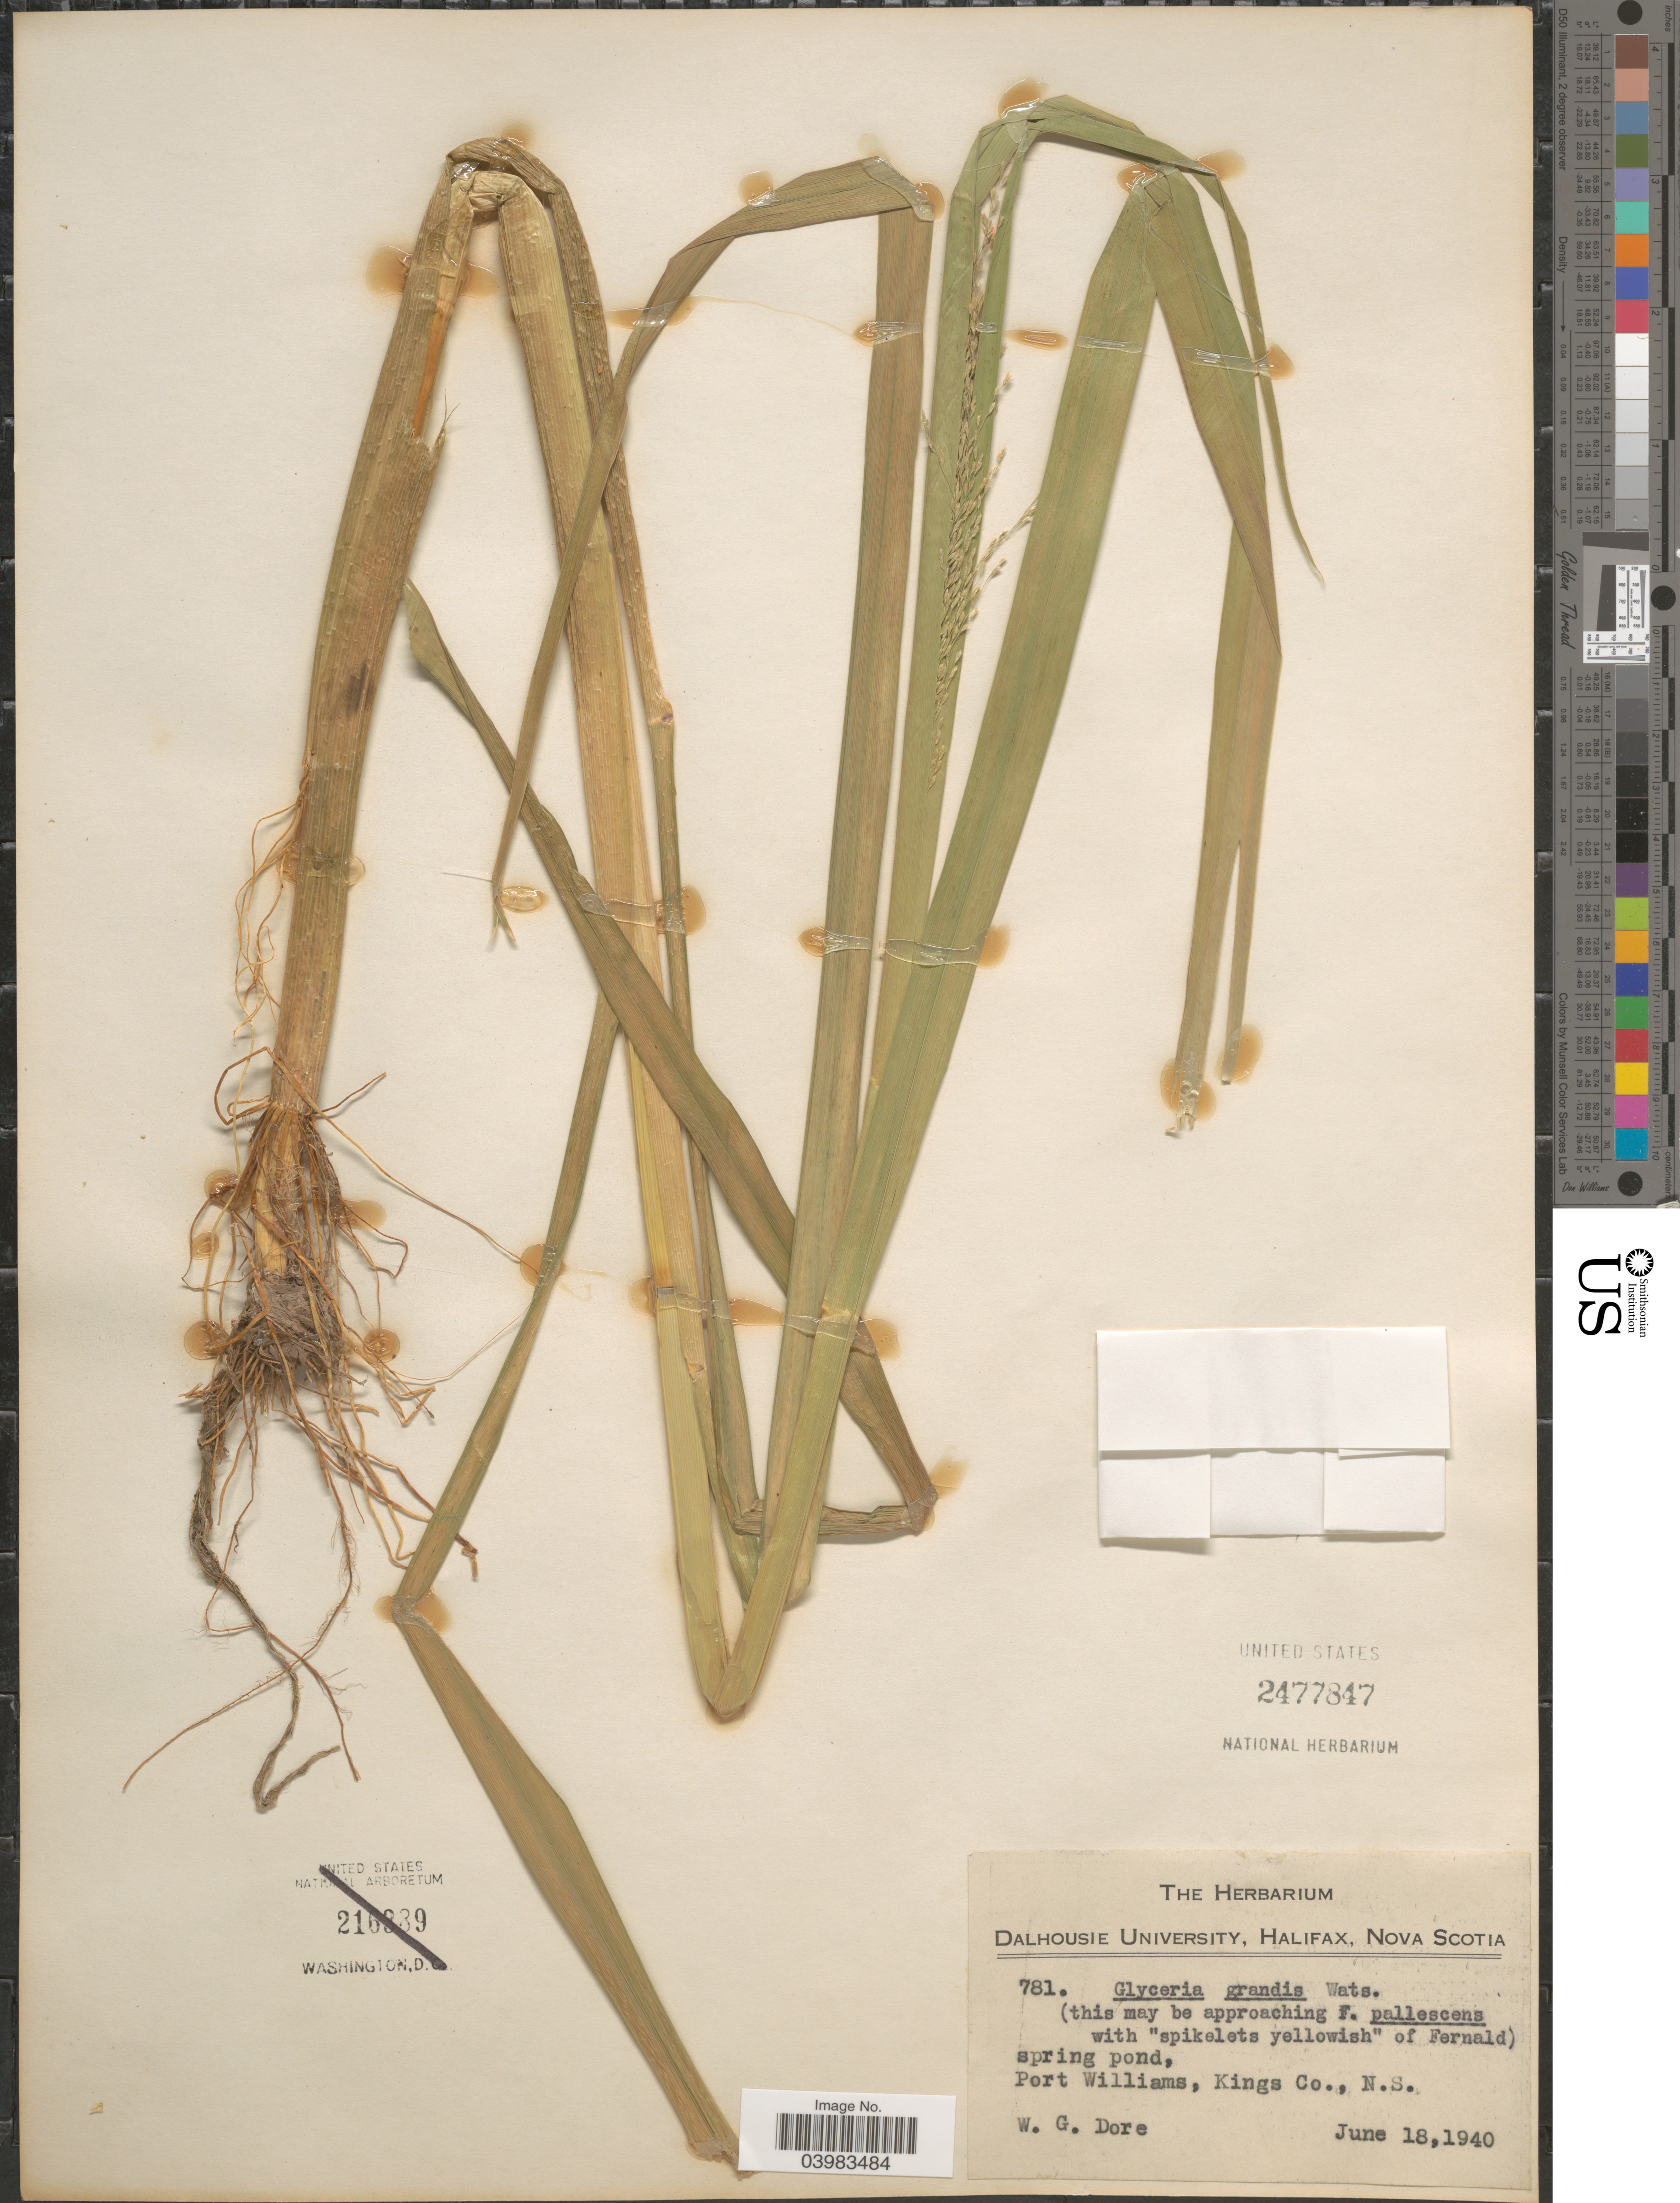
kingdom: Plantae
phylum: Tracheophyta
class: Liliopsida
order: Poales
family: Poaceae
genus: Glyceria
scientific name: Glyceria grandis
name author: S. Watson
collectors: W. Dore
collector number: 781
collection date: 1940-06-18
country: Canada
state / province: Nova Scotia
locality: Spring pond, Port Williams, Kings Co.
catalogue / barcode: US 2477847